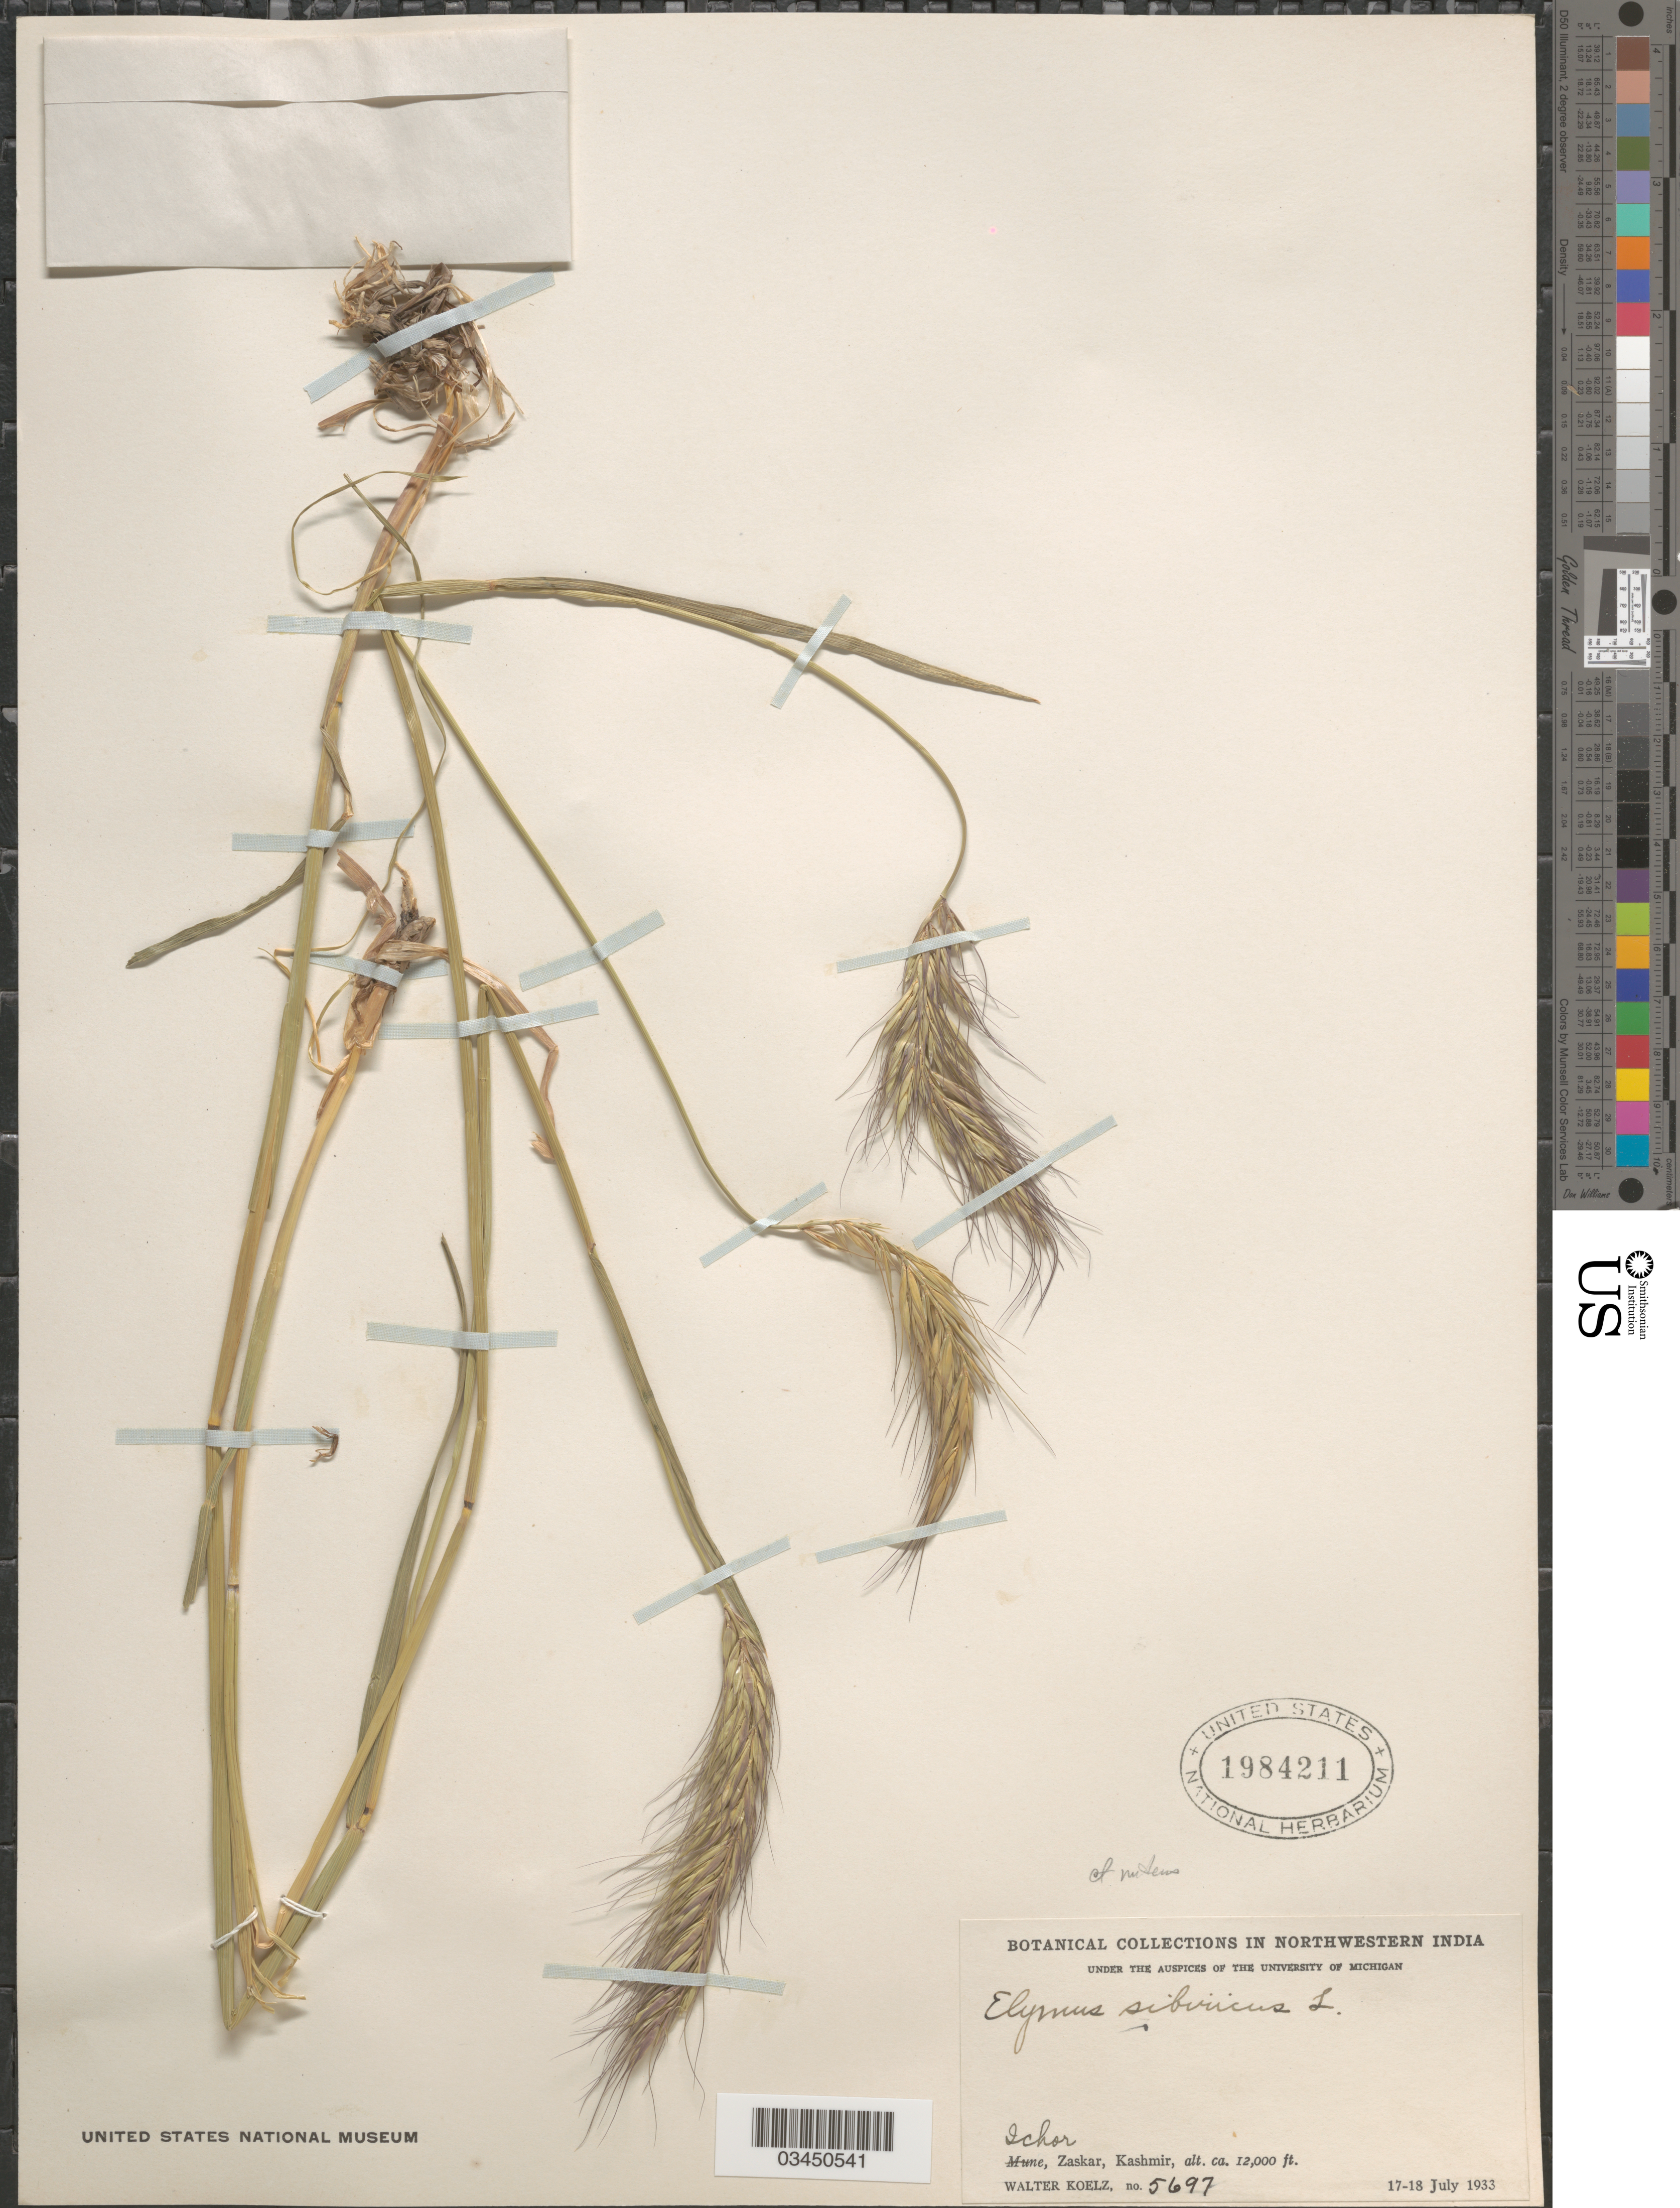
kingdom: Plantae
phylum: Tracheophyta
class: Liliopsida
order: Poales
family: Poaceae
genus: Elymus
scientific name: Elymus nutans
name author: Griseb.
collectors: W. N. Koelz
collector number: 5697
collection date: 1933-07-17/1933-07-18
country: India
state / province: Jammu and Kashmir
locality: Northwestern India. Ichor, Zaskar, Kashmir.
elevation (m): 3658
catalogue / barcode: US 1984211